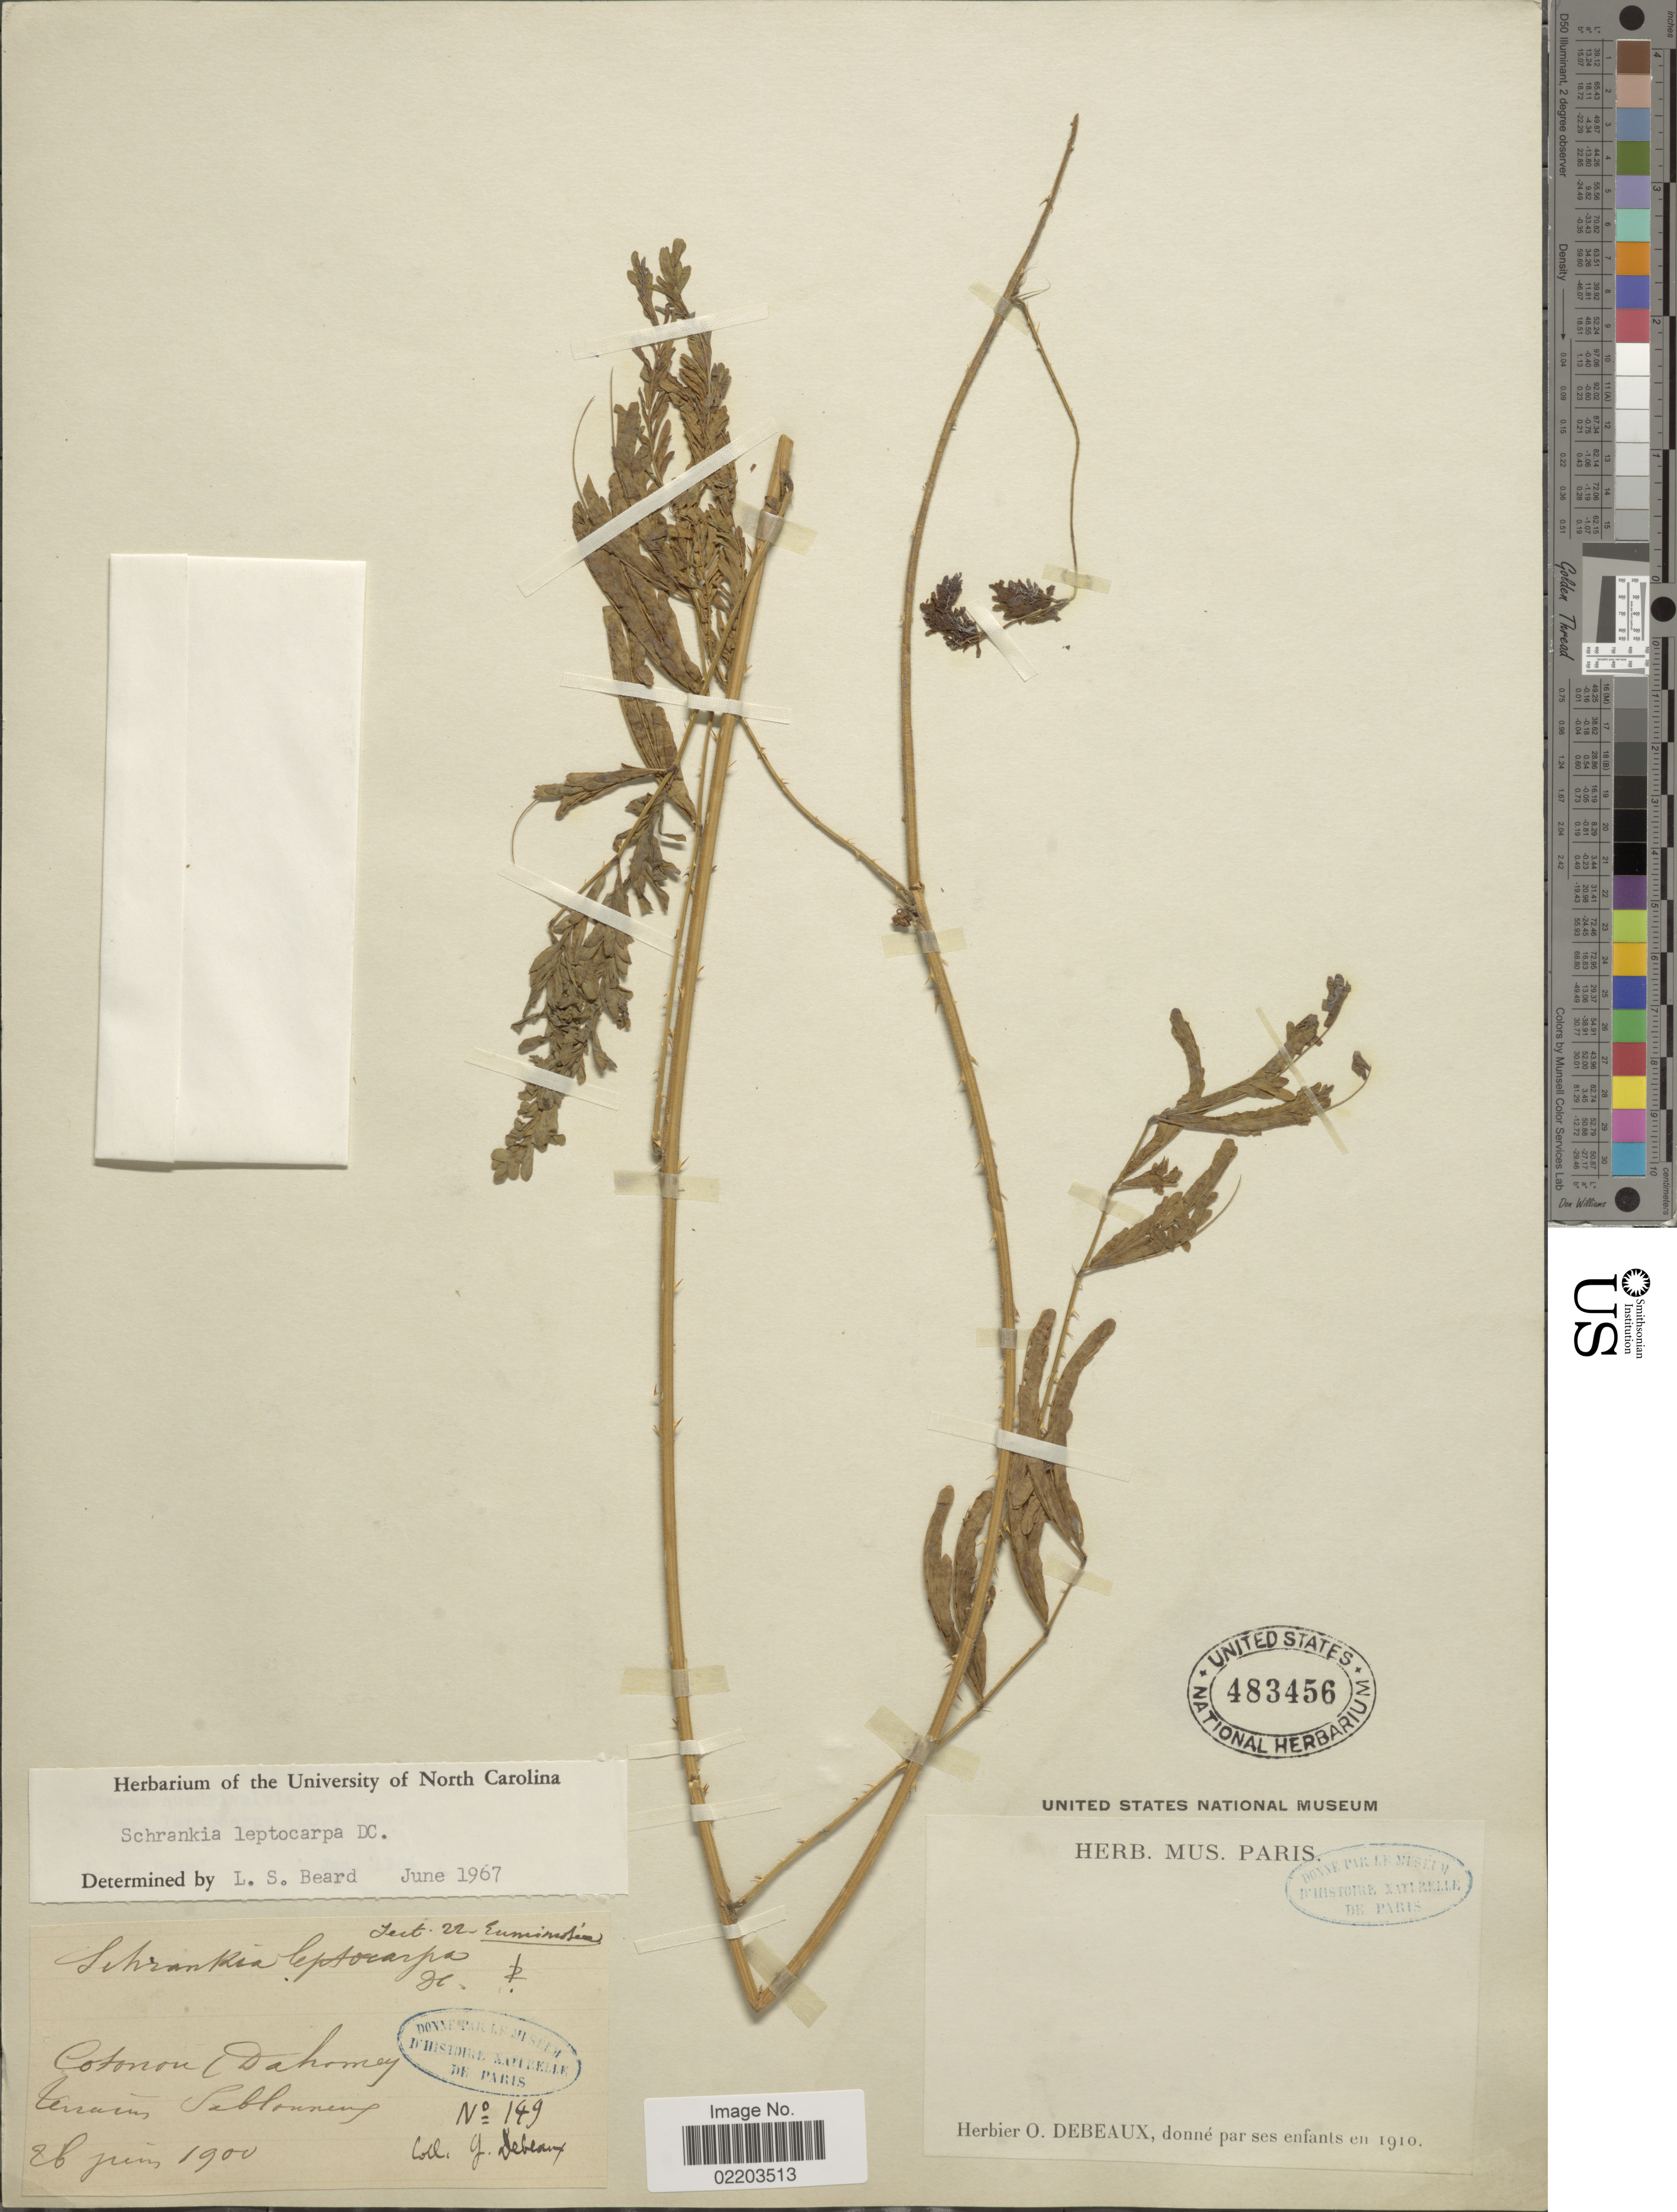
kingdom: Plantae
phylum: Tracheophyta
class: Magnoliopsida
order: Fabales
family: Fabaceae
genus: Mimosa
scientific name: Mimosa candollei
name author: R. Grether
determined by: Strong, Mark T., (BOT), Smithsonian Institution - National Museum of Natural History (UNITED STATES)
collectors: G. Debeaux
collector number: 149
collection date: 1900-06-26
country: Benin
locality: Cotonou (Dahomey).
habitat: terrains Sablonneux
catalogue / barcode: US 483456